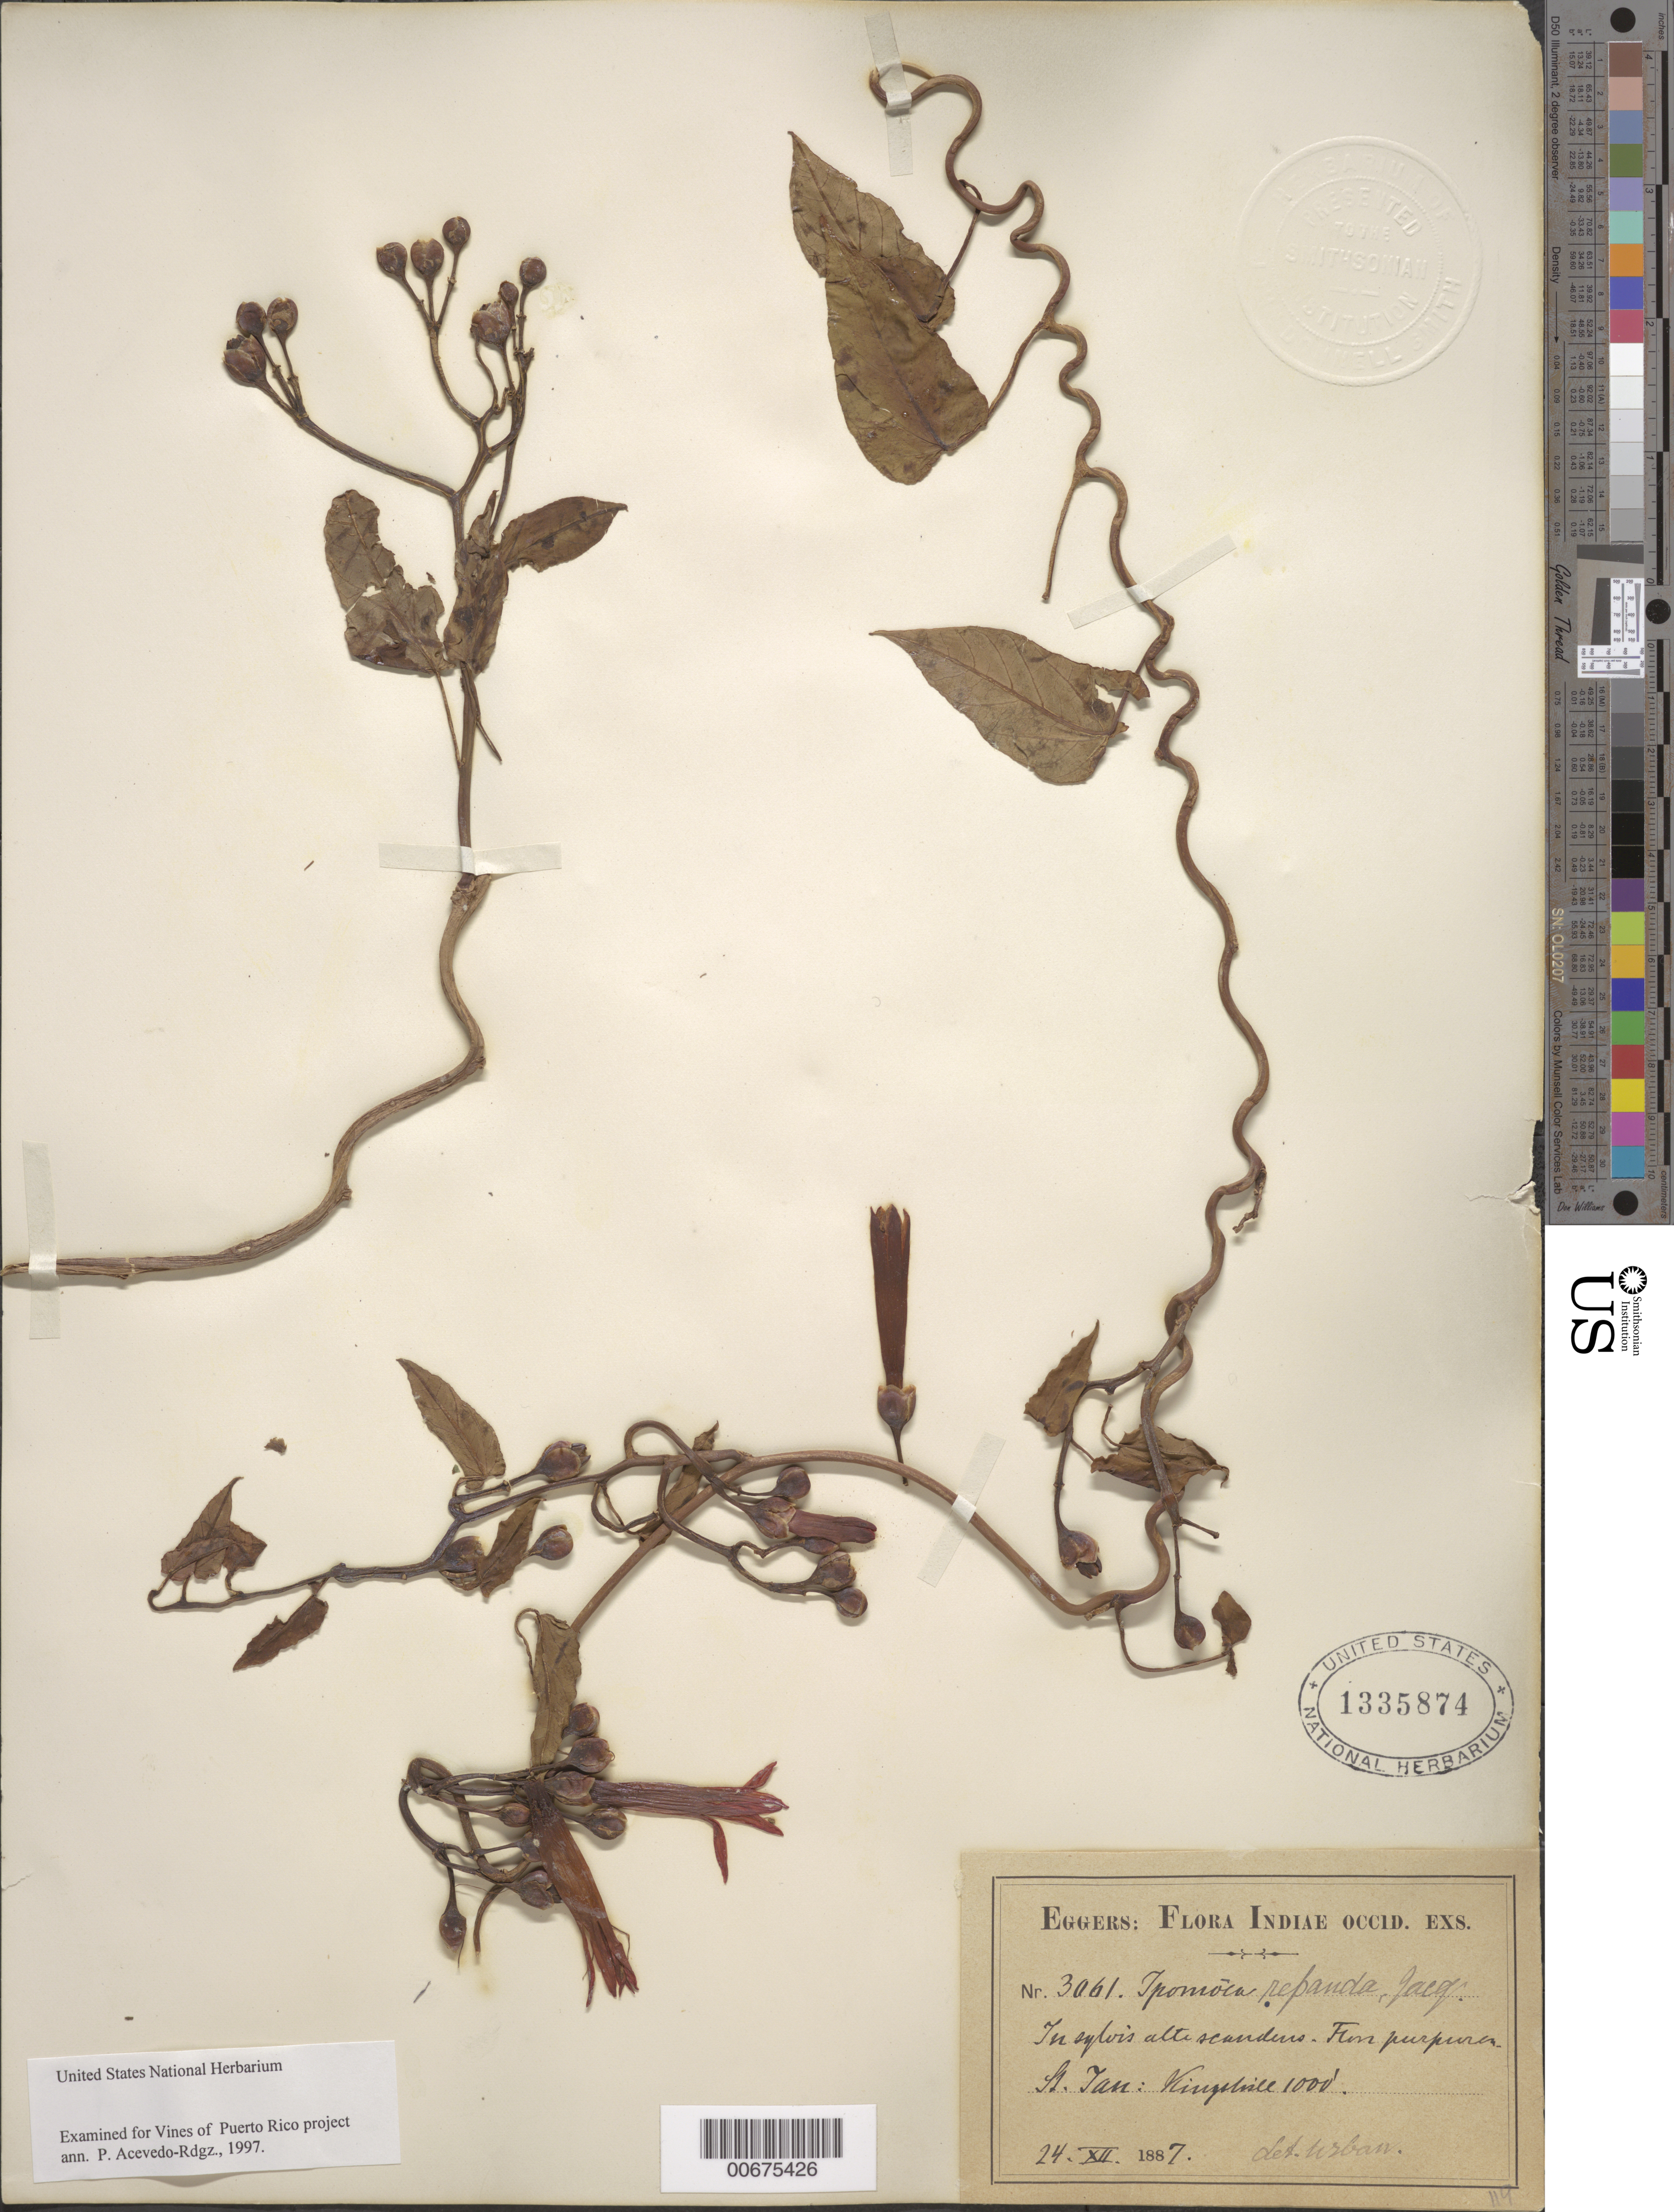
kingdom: Plantae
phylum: Tracheophyta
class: Magnoliopsida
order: Solanales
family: Convolvulaceae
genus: Ipomoea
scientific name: Ipomoea repanda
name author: Jacq.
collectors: -. Eggers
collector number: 3061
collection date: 1887-12-24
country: U.S. Virgin Islands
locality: Indiae Occid., St. Jan: Kingshill.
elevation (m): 305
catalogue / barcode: US 1335874